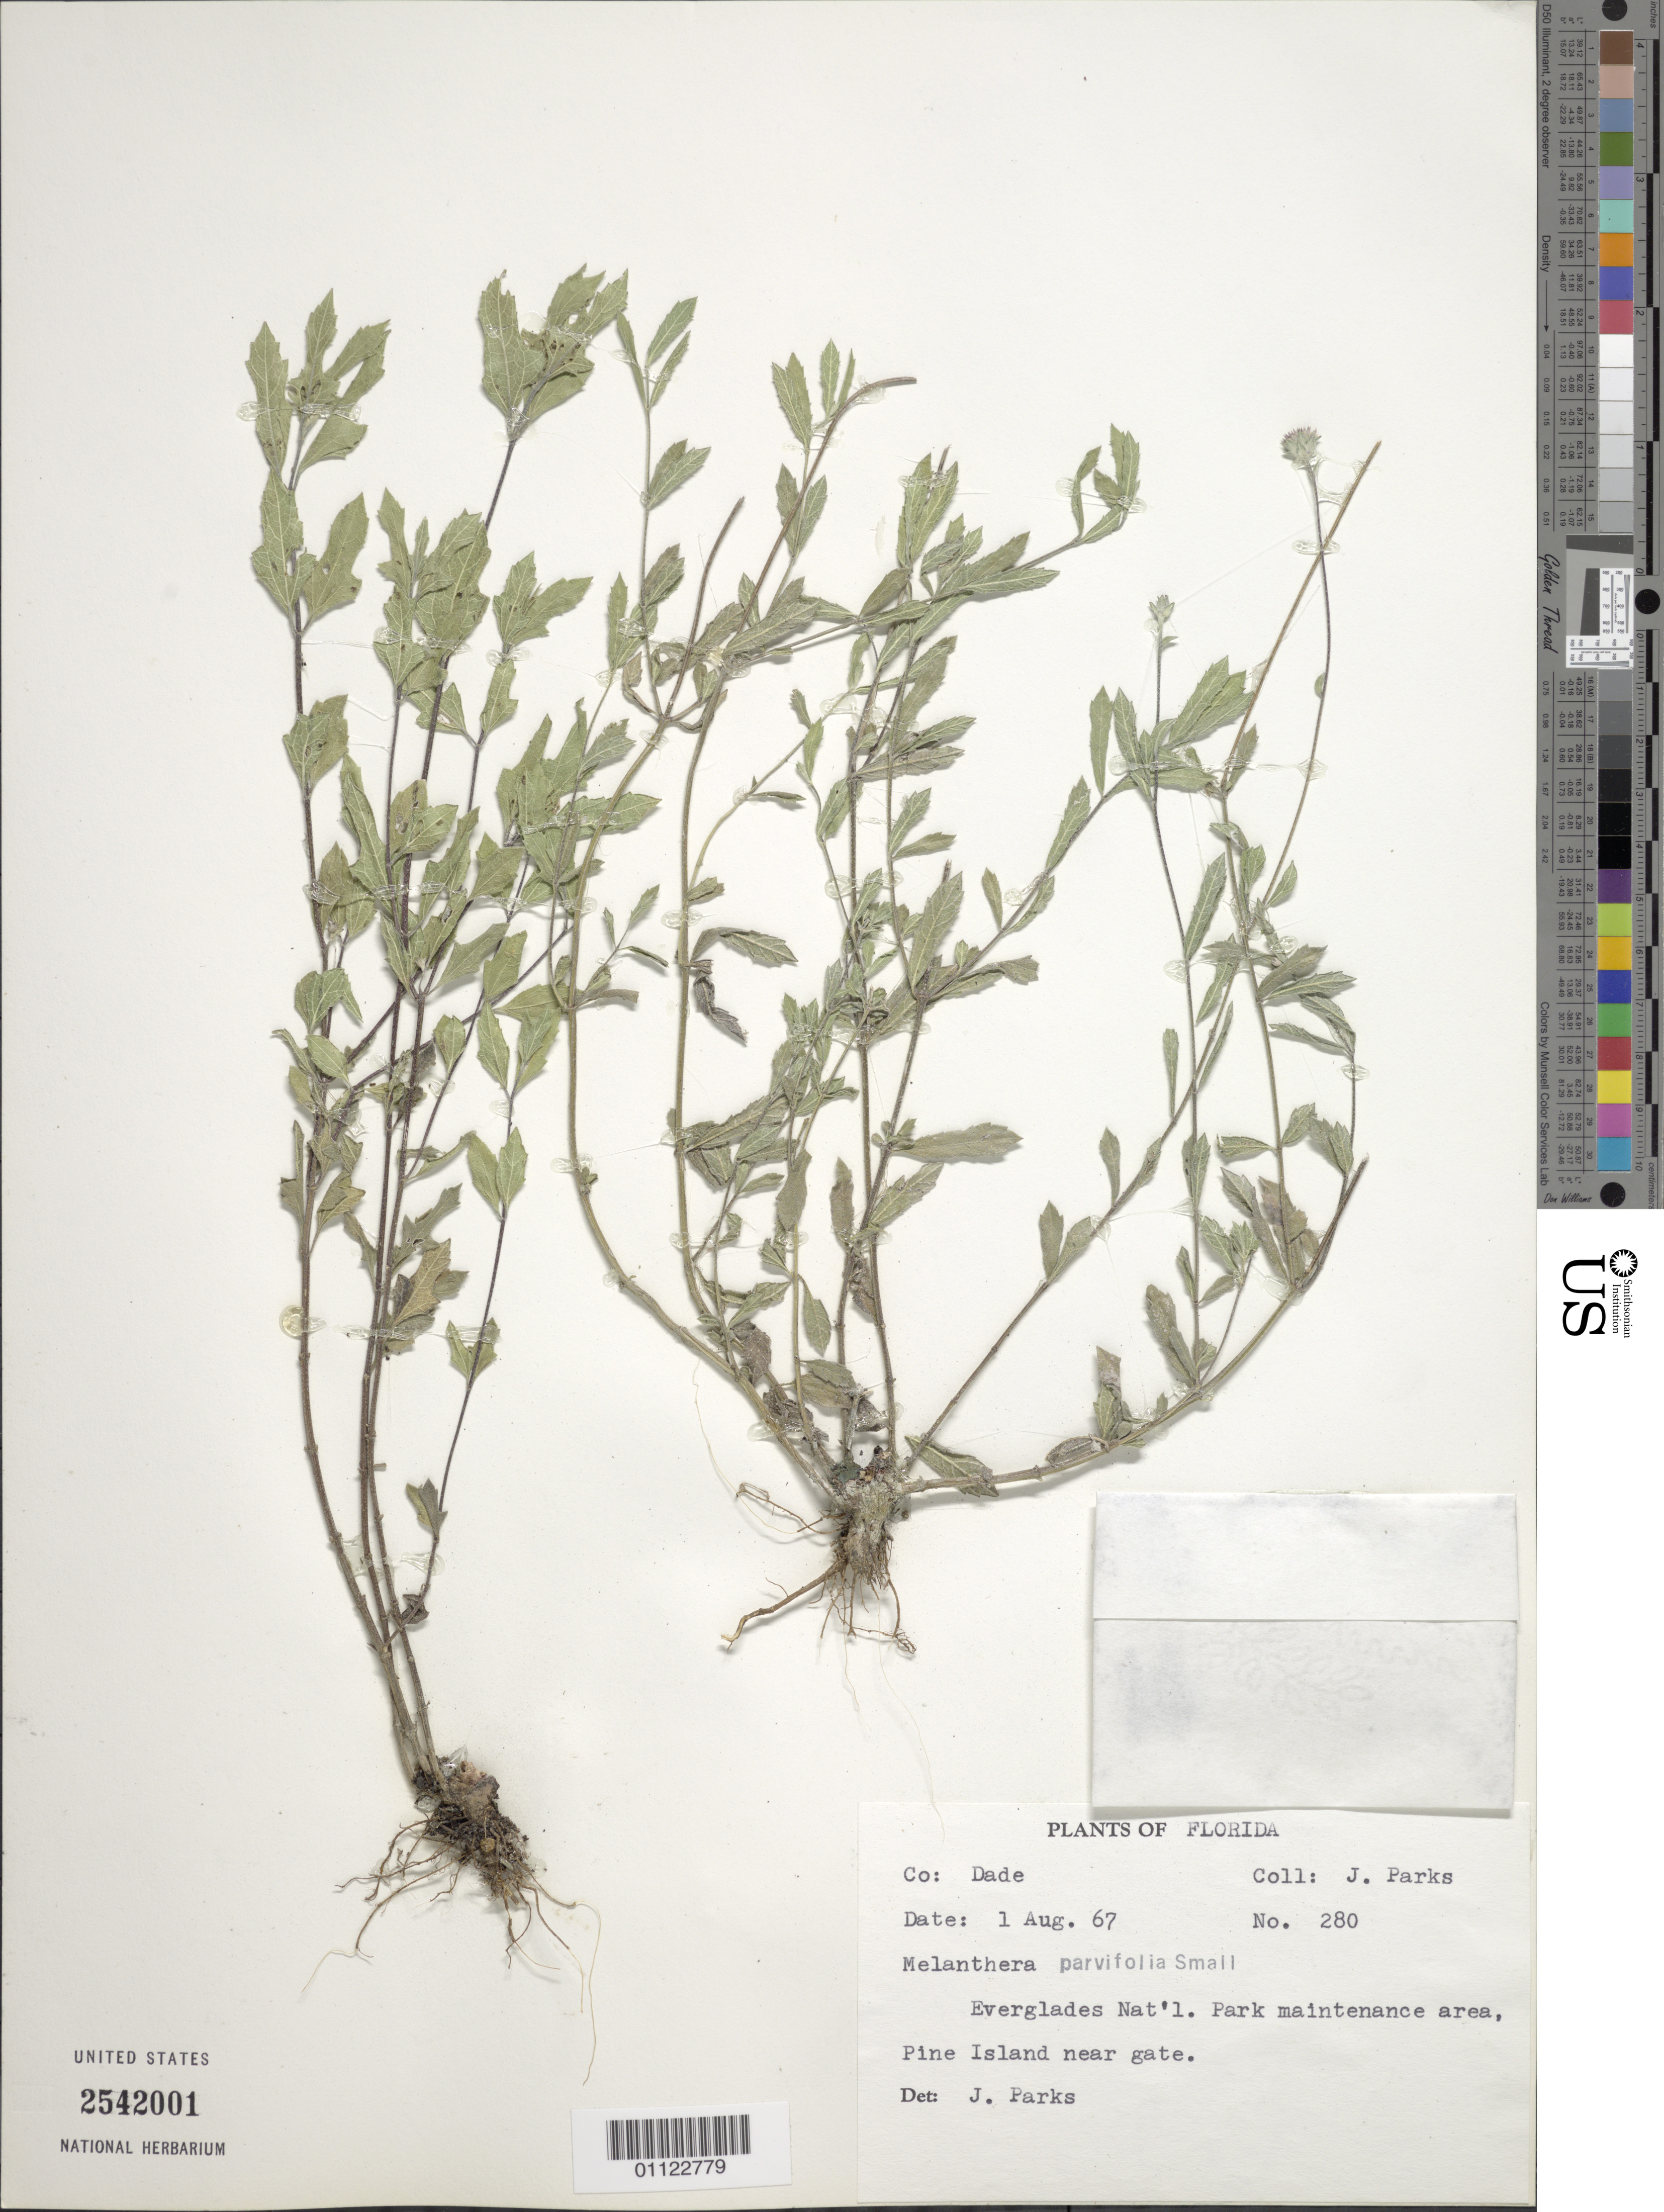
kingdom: Plantae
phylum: Tracheophyta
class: Magnoliopsida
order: Asterales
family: Asteraceae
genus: Melanthera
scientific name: Melanthera parvifolia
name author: Small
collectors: J. Parks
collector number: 280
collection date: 1967-08-01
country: United States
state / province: Florida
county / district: Dade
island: Pine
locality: Everglades National Park maintenance area, Island near gate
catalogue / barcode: US 2542001